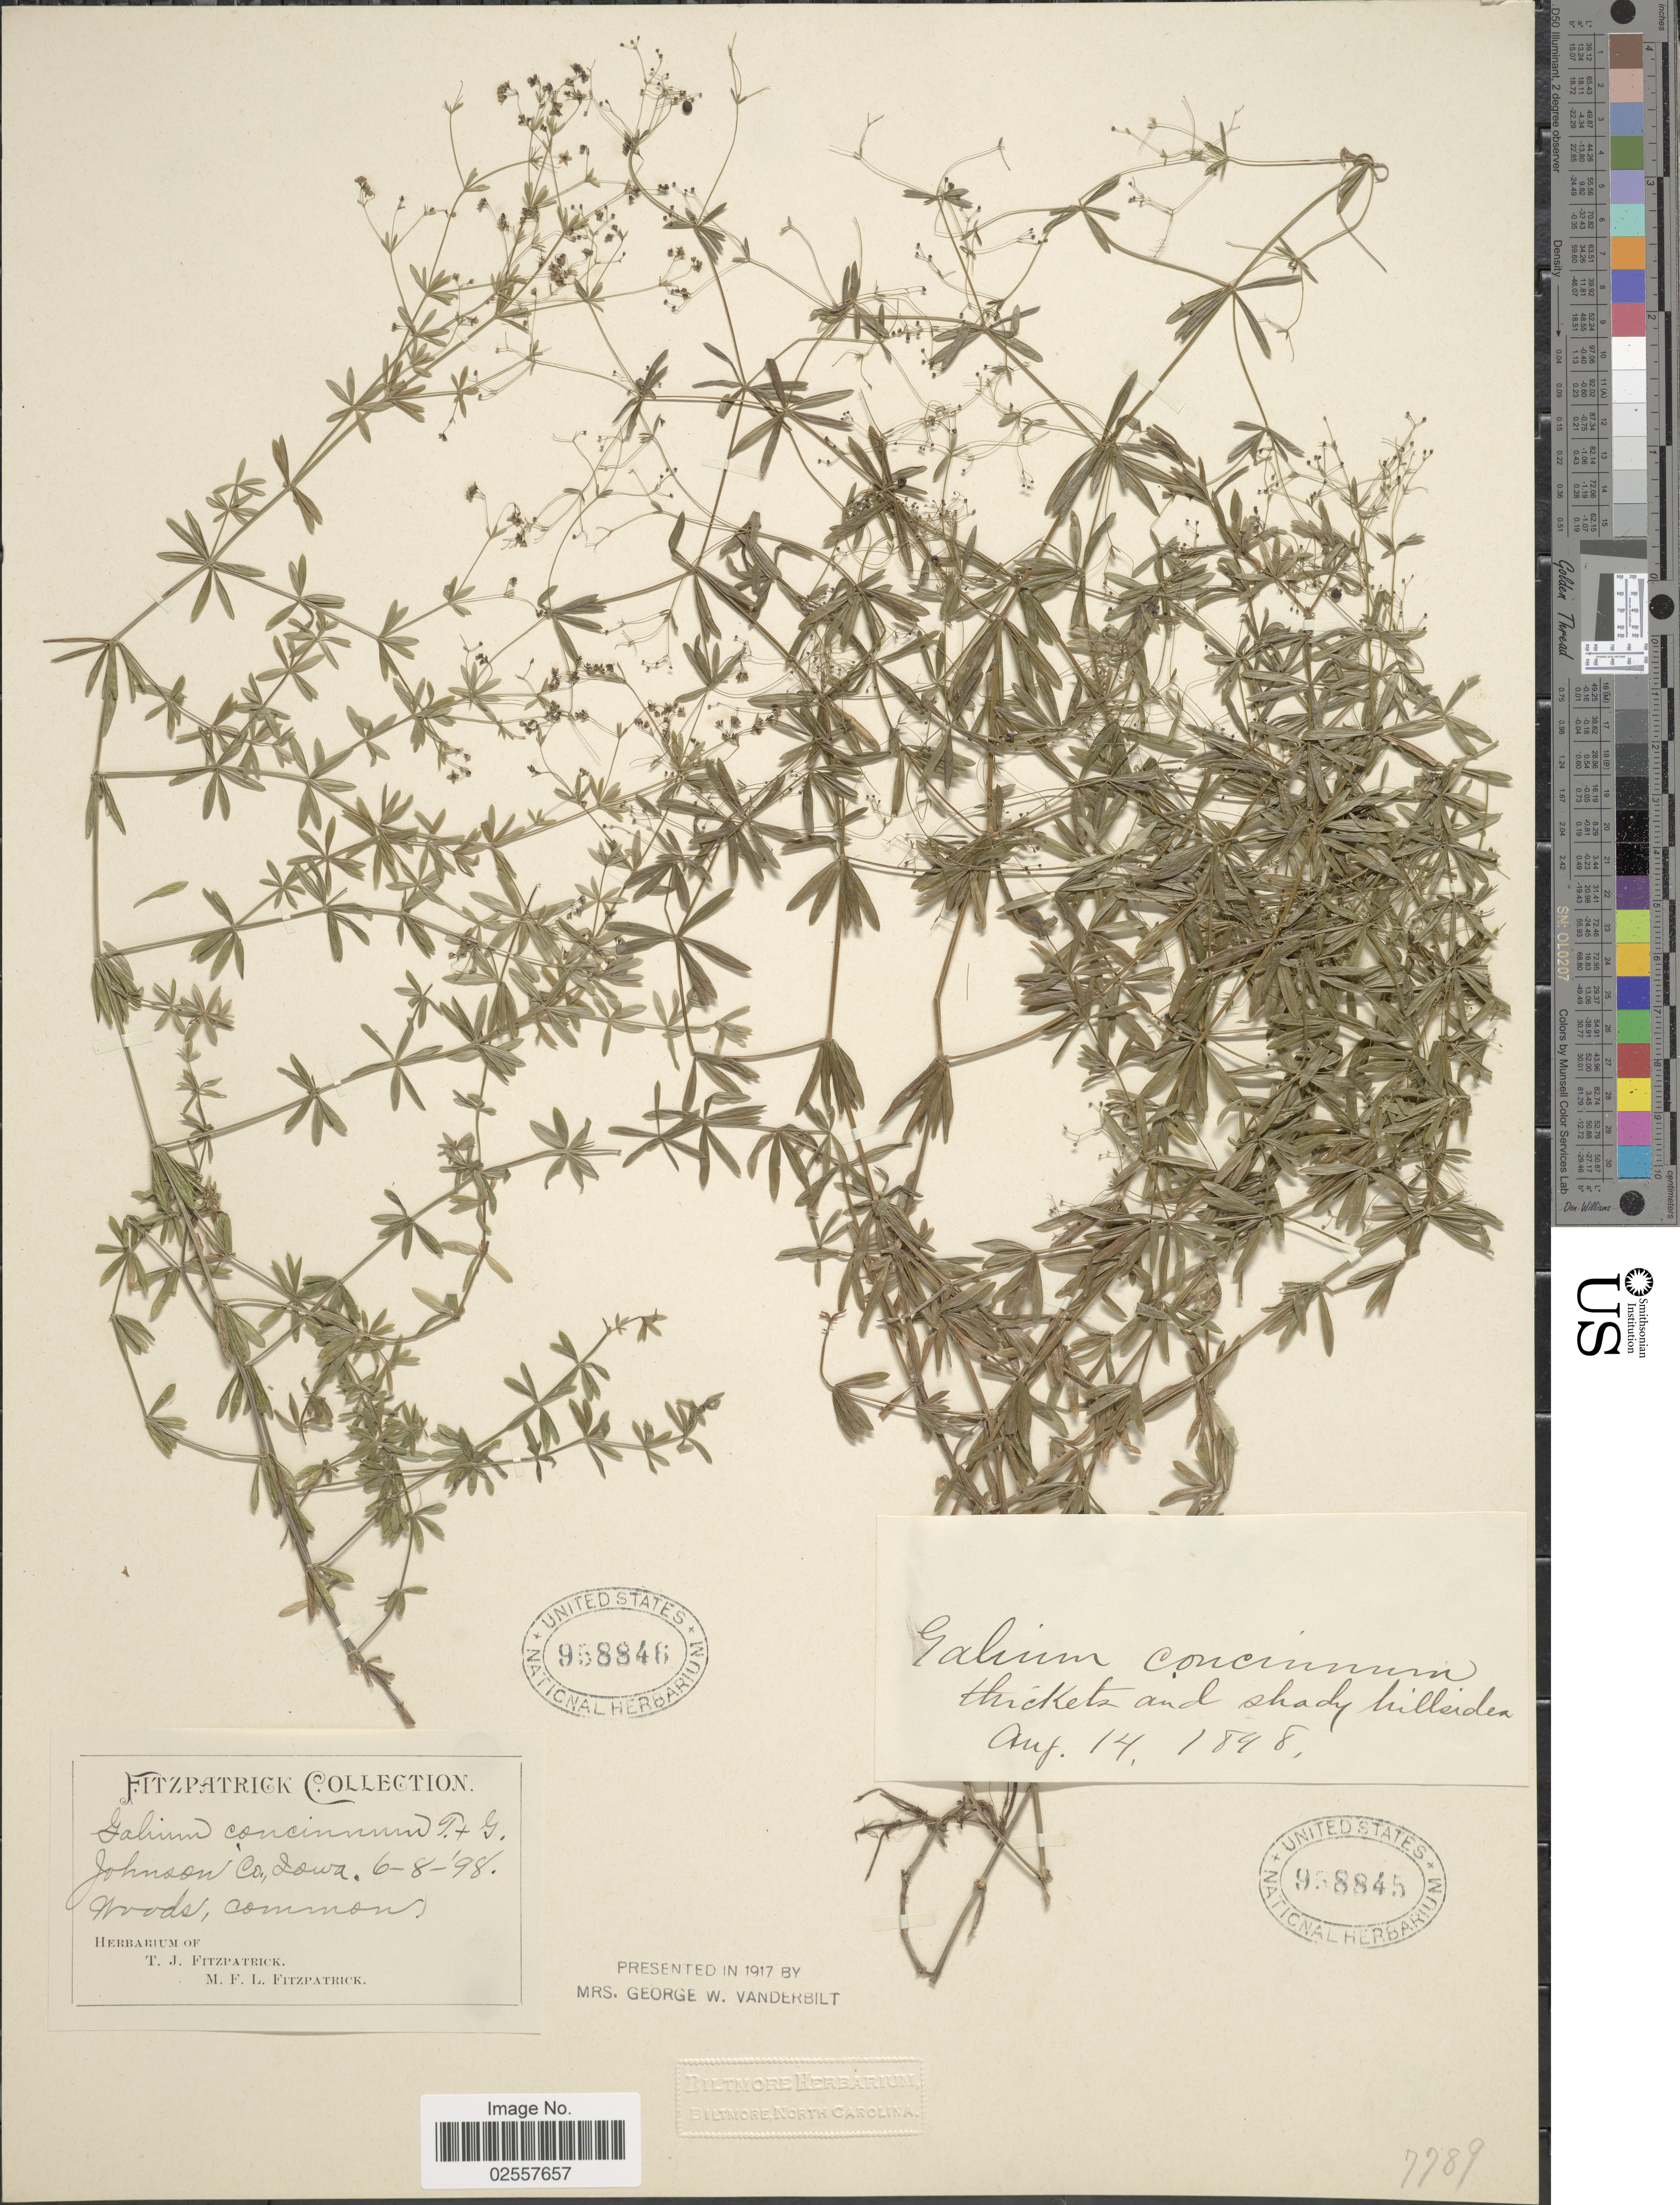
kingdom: Plantae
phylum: Tracheophyta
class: Magnoliopsida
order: Gentianales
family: Rubiaceae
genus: Galium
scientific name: Galium concinnum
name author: Torr. & A. Gray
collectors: ex herb. T. J. Fitzpatrick M. F. L. Fitzpatrick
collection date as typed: Transcribed d/m/y: 8/6/98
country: United States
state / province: Iowa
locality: Johnson Co.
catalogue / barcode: US 958846